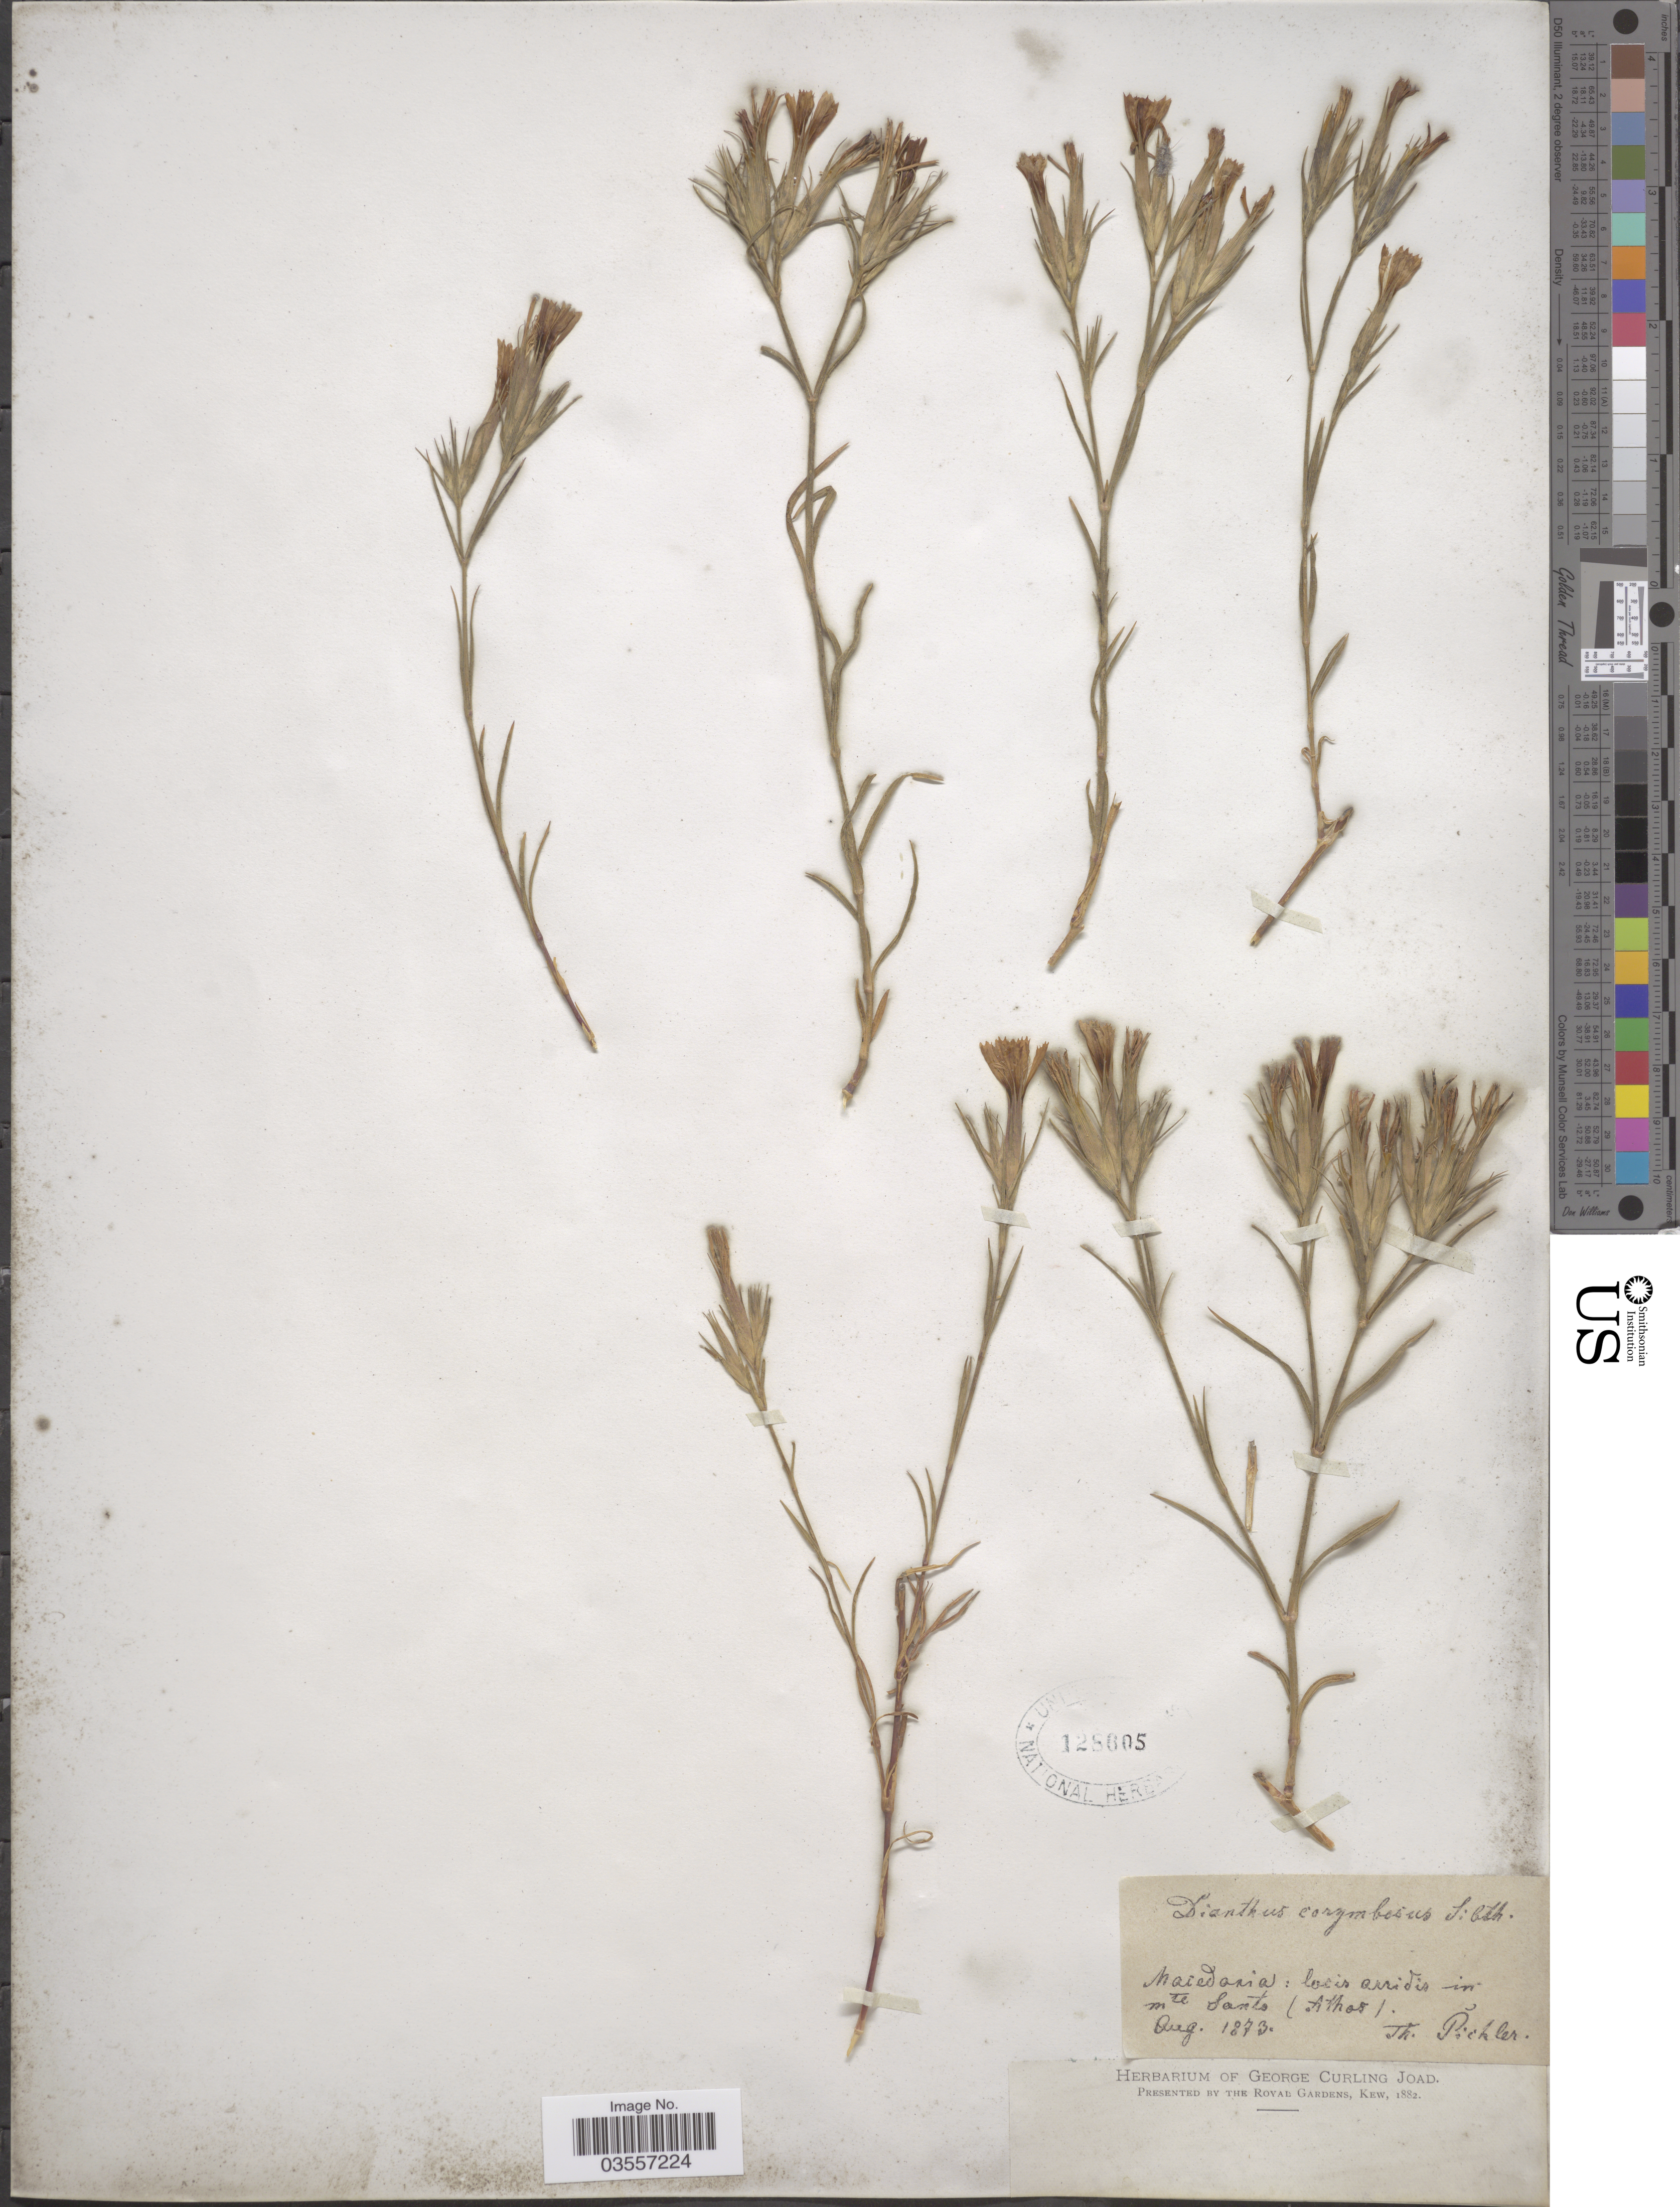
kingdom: Plantae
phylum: Tracheophyta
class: Magnoliopsida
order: Caryophyllales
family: Caryophyllaceae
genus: Dianthus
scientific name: Dianthus corymbosus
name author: Sm.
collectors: T. Pichler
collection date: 1873-08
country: North Macedonia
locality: Locis aridis in mte Santo (Athos).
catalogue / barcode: US 128605